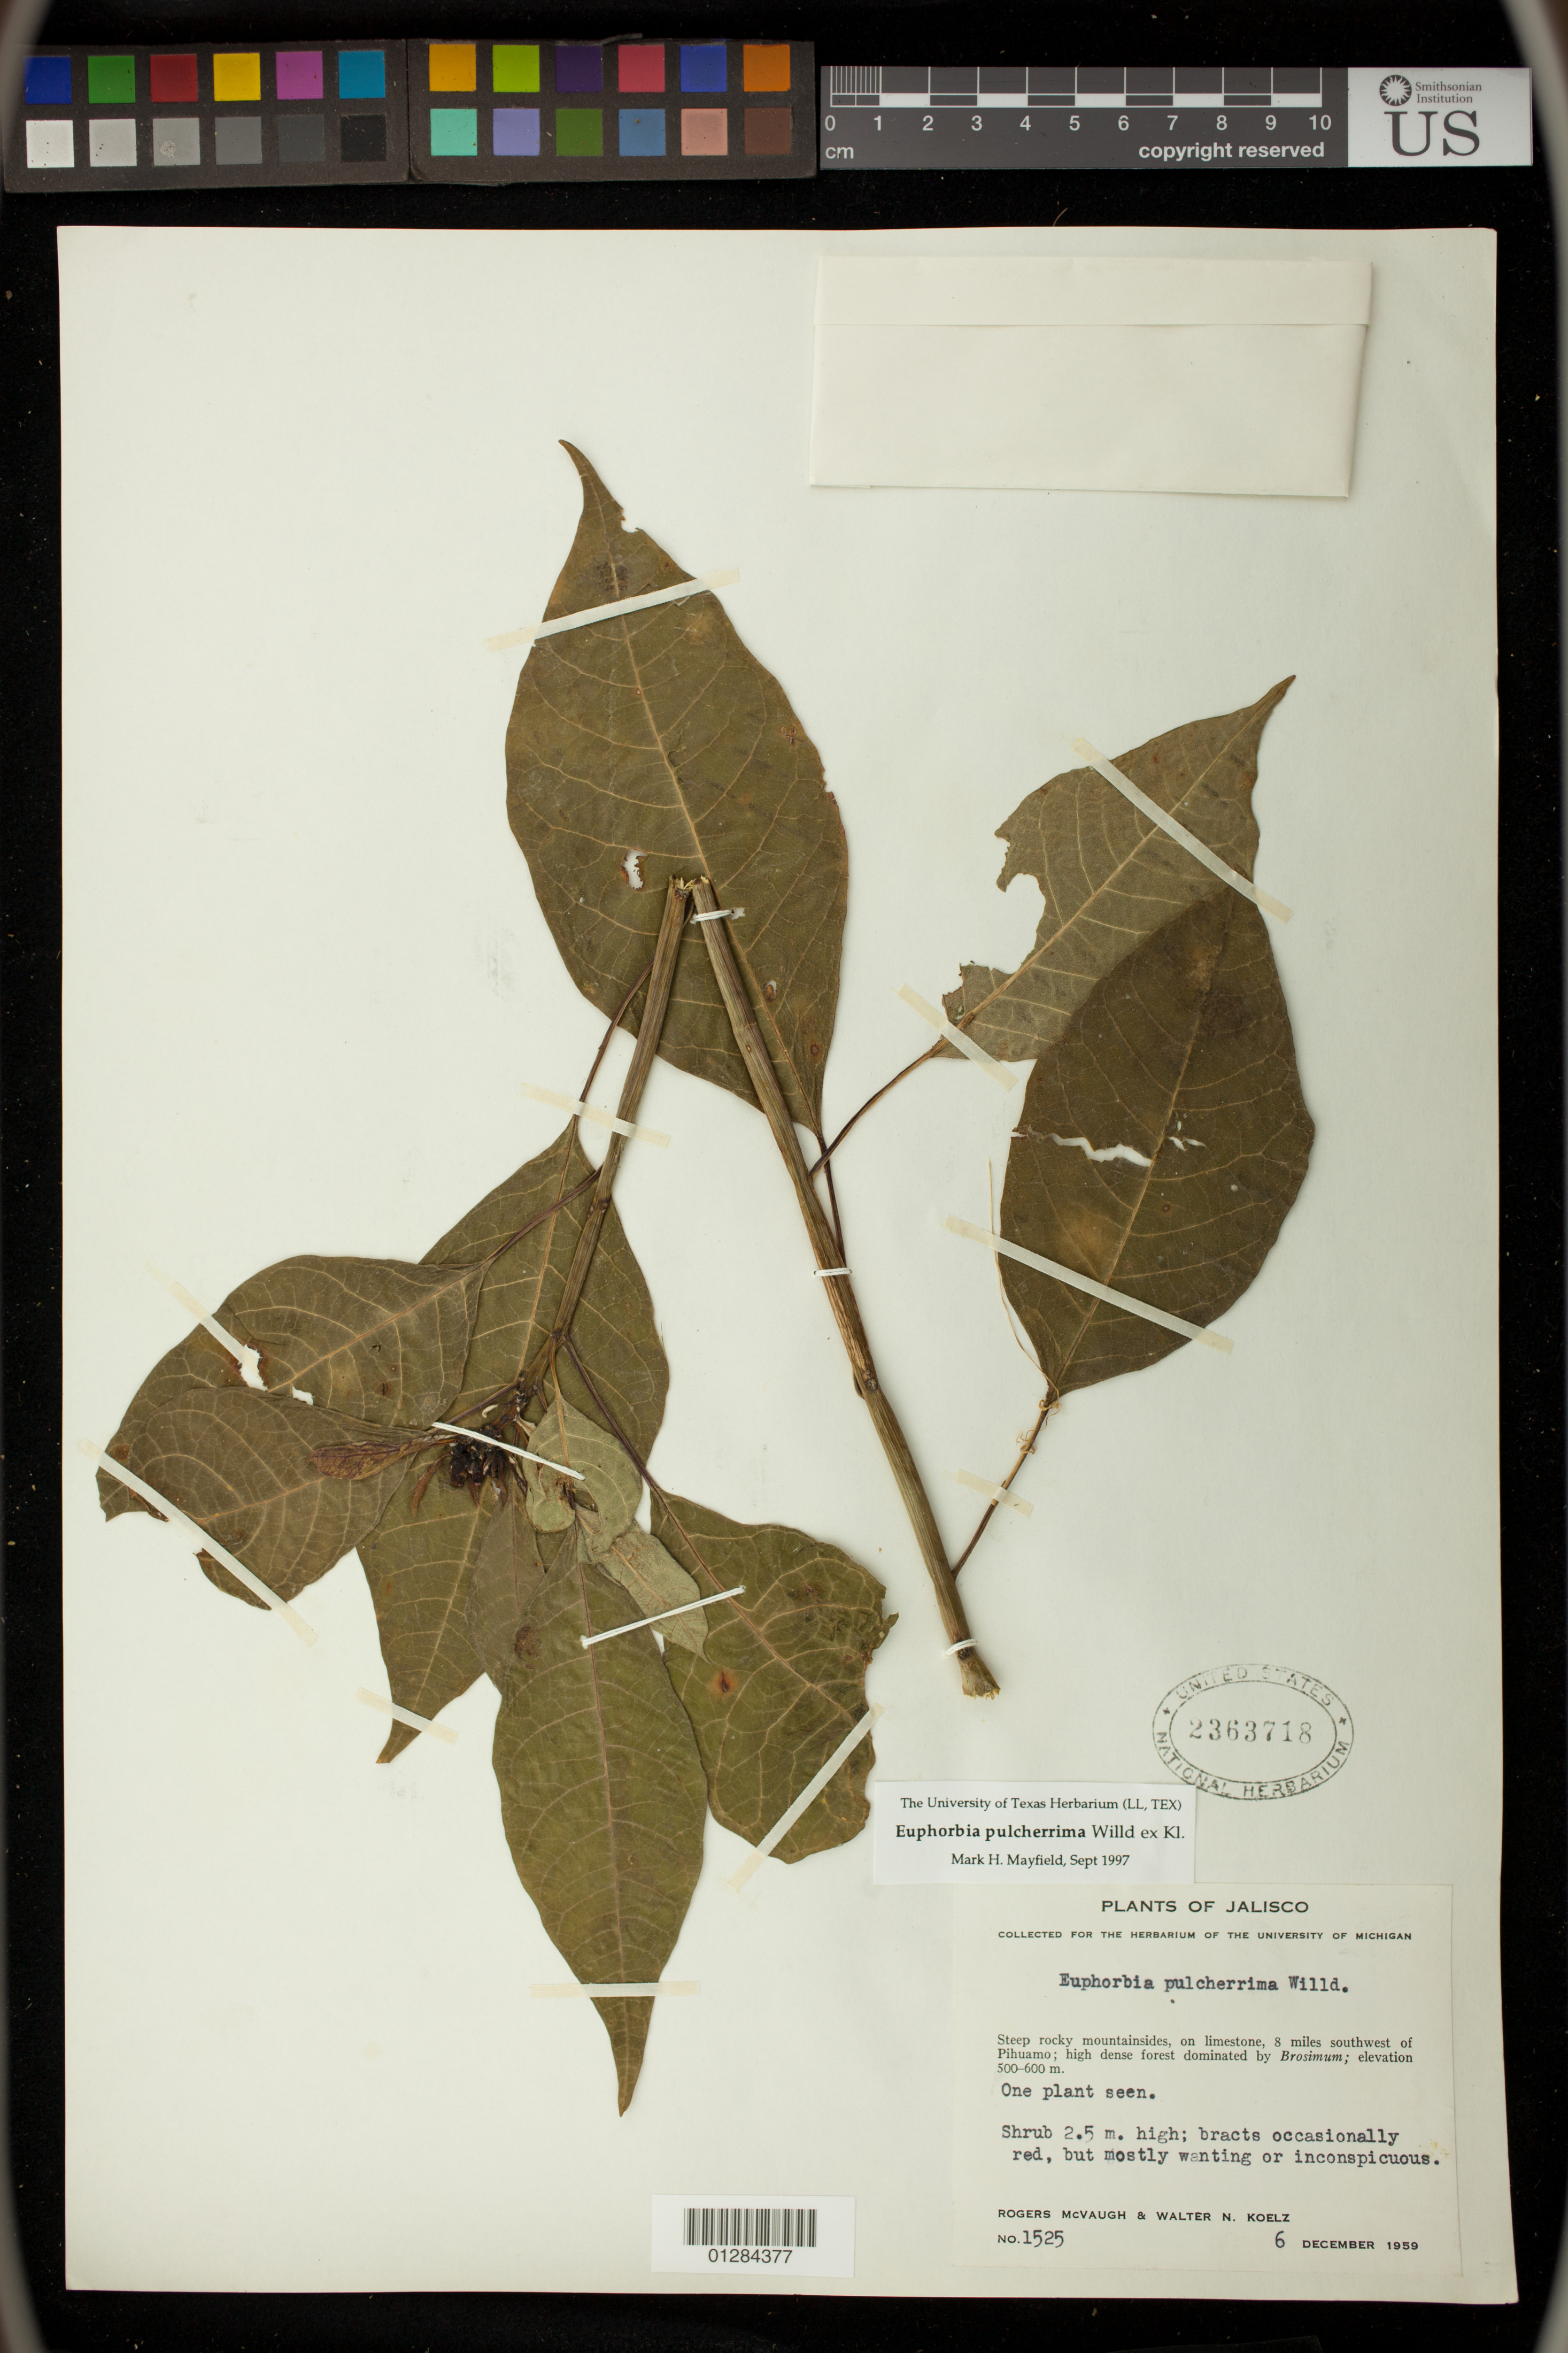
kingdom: Plantae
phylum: Tracheophyta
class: Magnoliopsida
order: Malpighiales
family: Euphorbiaceae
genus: Euphorbia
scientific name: Euphorbia pulcherrima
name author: Willd. ex Klotzsch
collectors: R. McVaugh & W. N. Koelz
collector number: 1525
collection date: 1959-12-06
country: Mexico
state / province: Jalisco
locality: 8 miles southwest of Pihuamo.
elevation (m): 500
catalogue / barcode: US 2363718